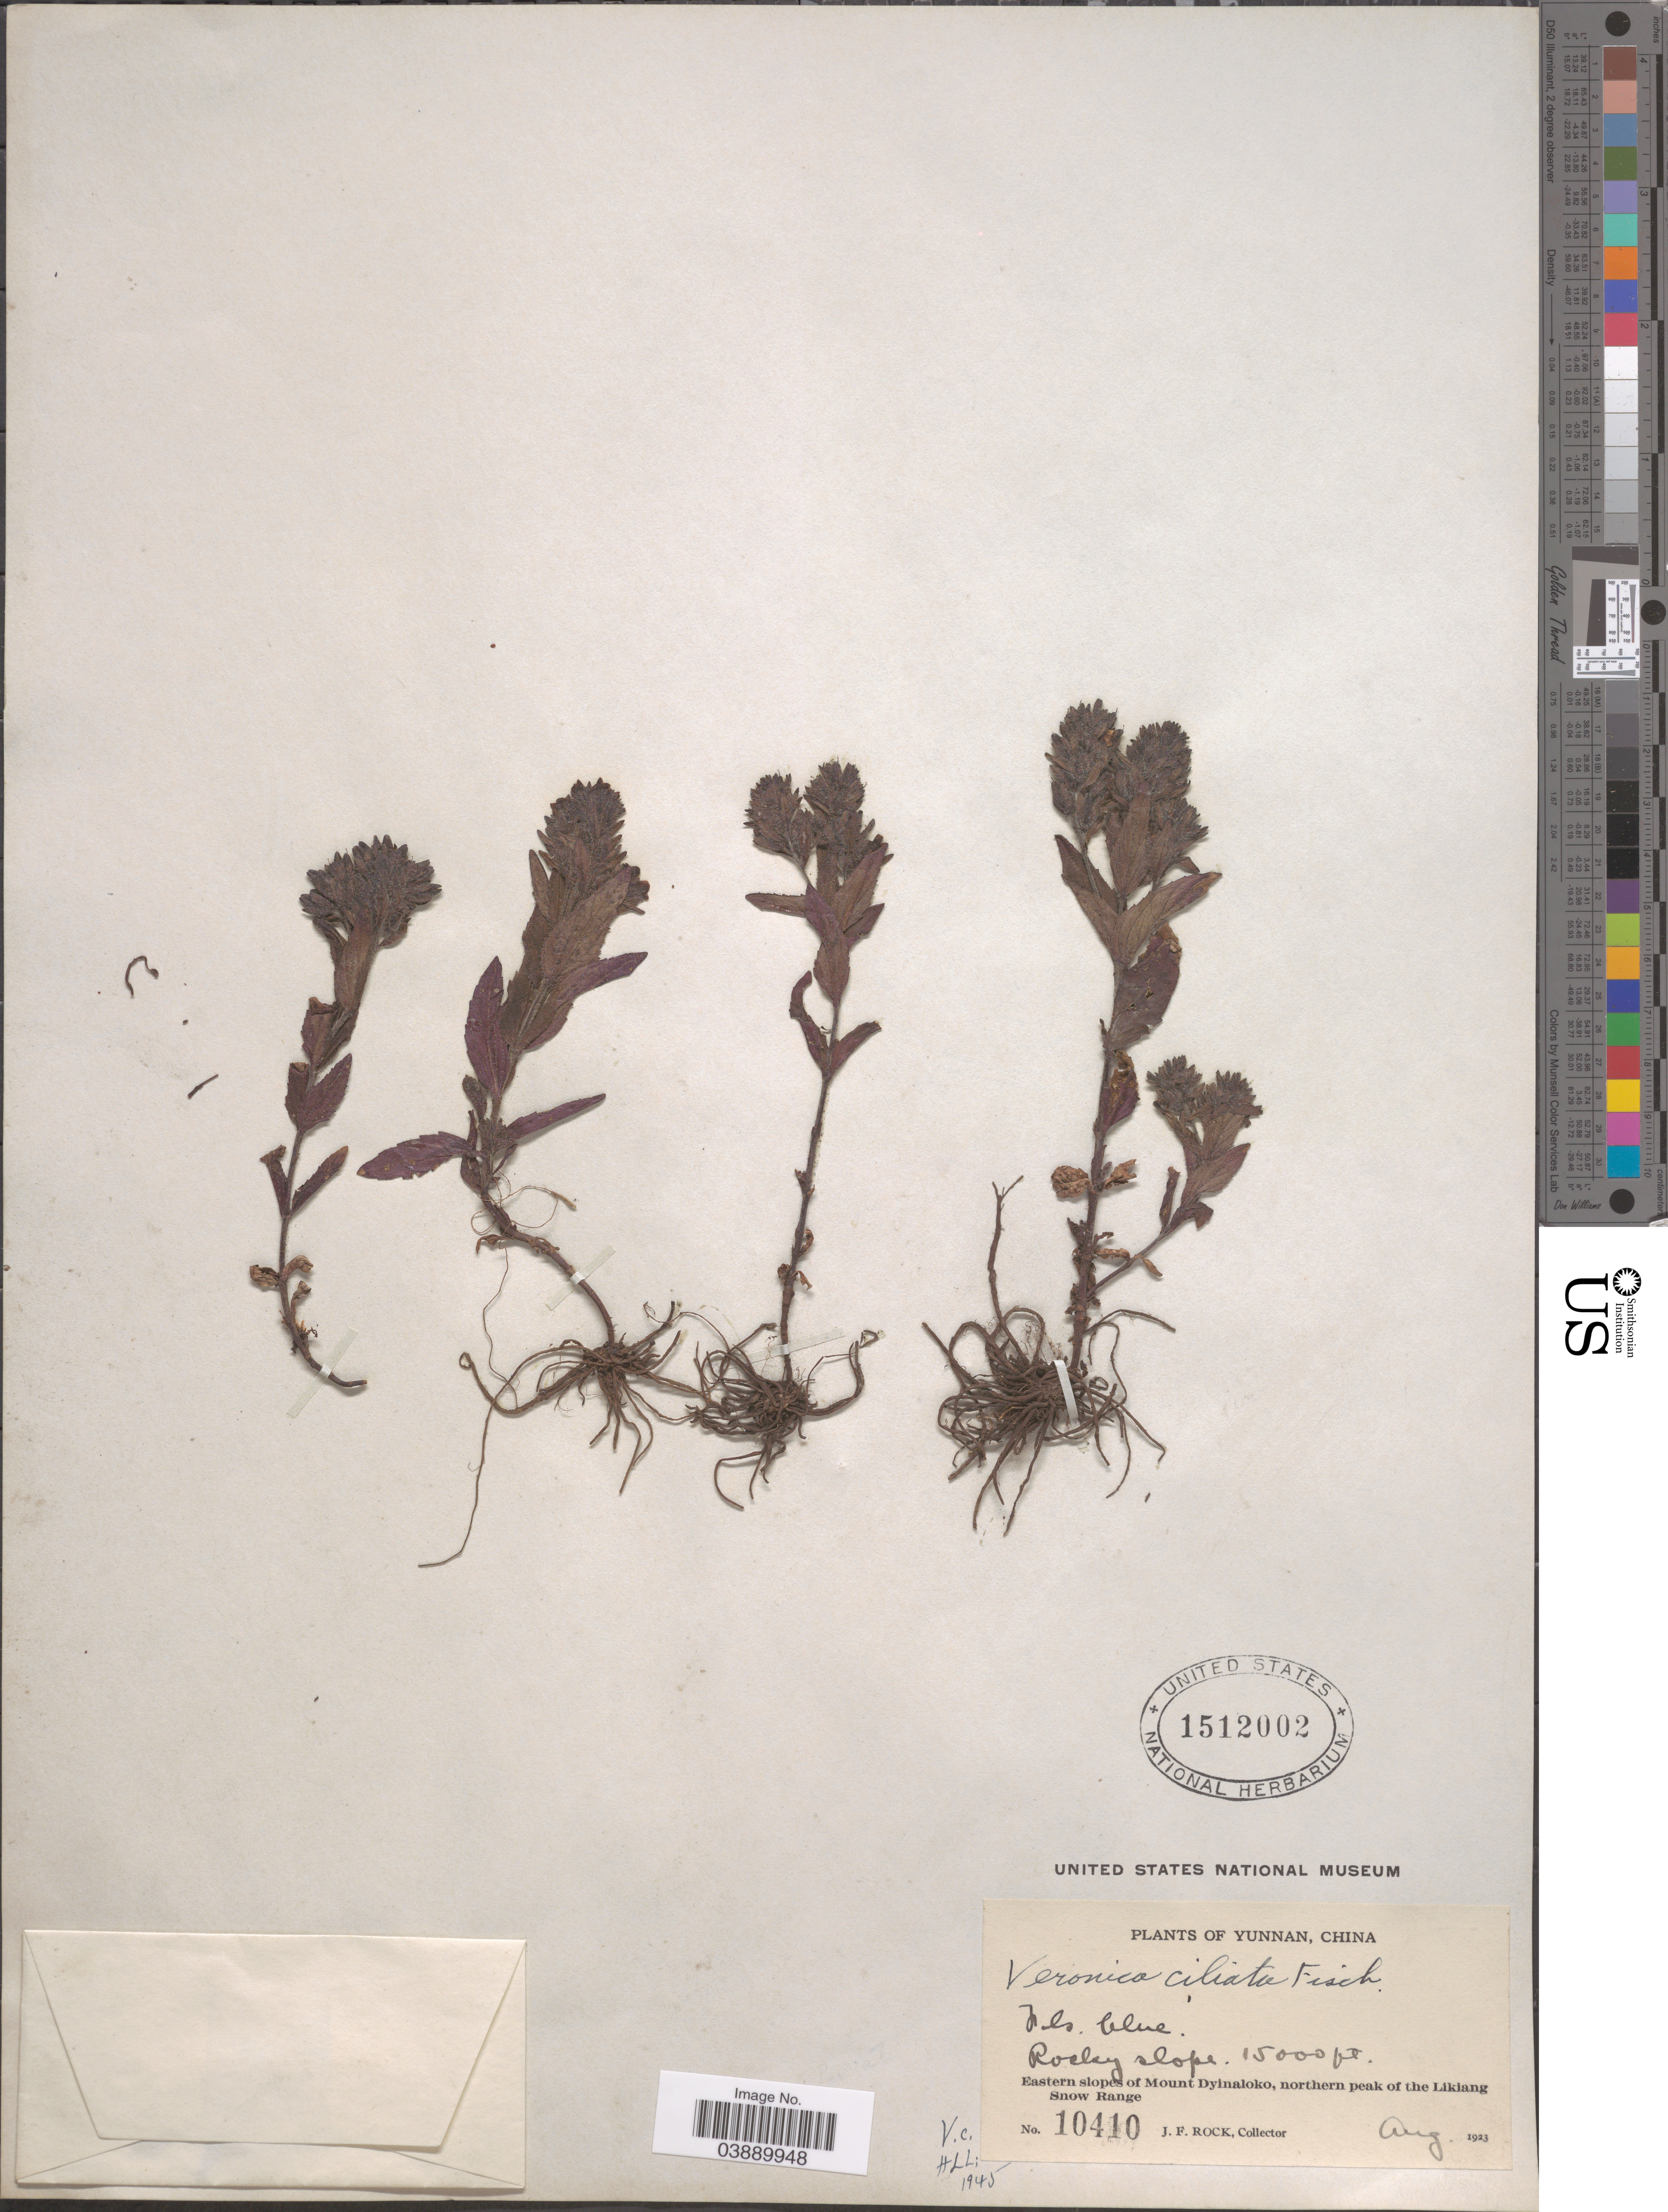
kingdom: Plantae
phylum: Tracheophyta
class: Magnoliopsida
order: Lamiales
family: Plantaginaceae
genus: Veronica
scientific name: Veronica ciliata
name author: Fisch.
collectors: J. Rock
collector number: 10410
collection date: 1923-08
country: China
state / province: Yunnan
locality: Eastern slope of Mount Dyinaloko, northern peak of the Likiang Snow Range.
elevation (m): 4572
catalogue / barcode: US 1512002